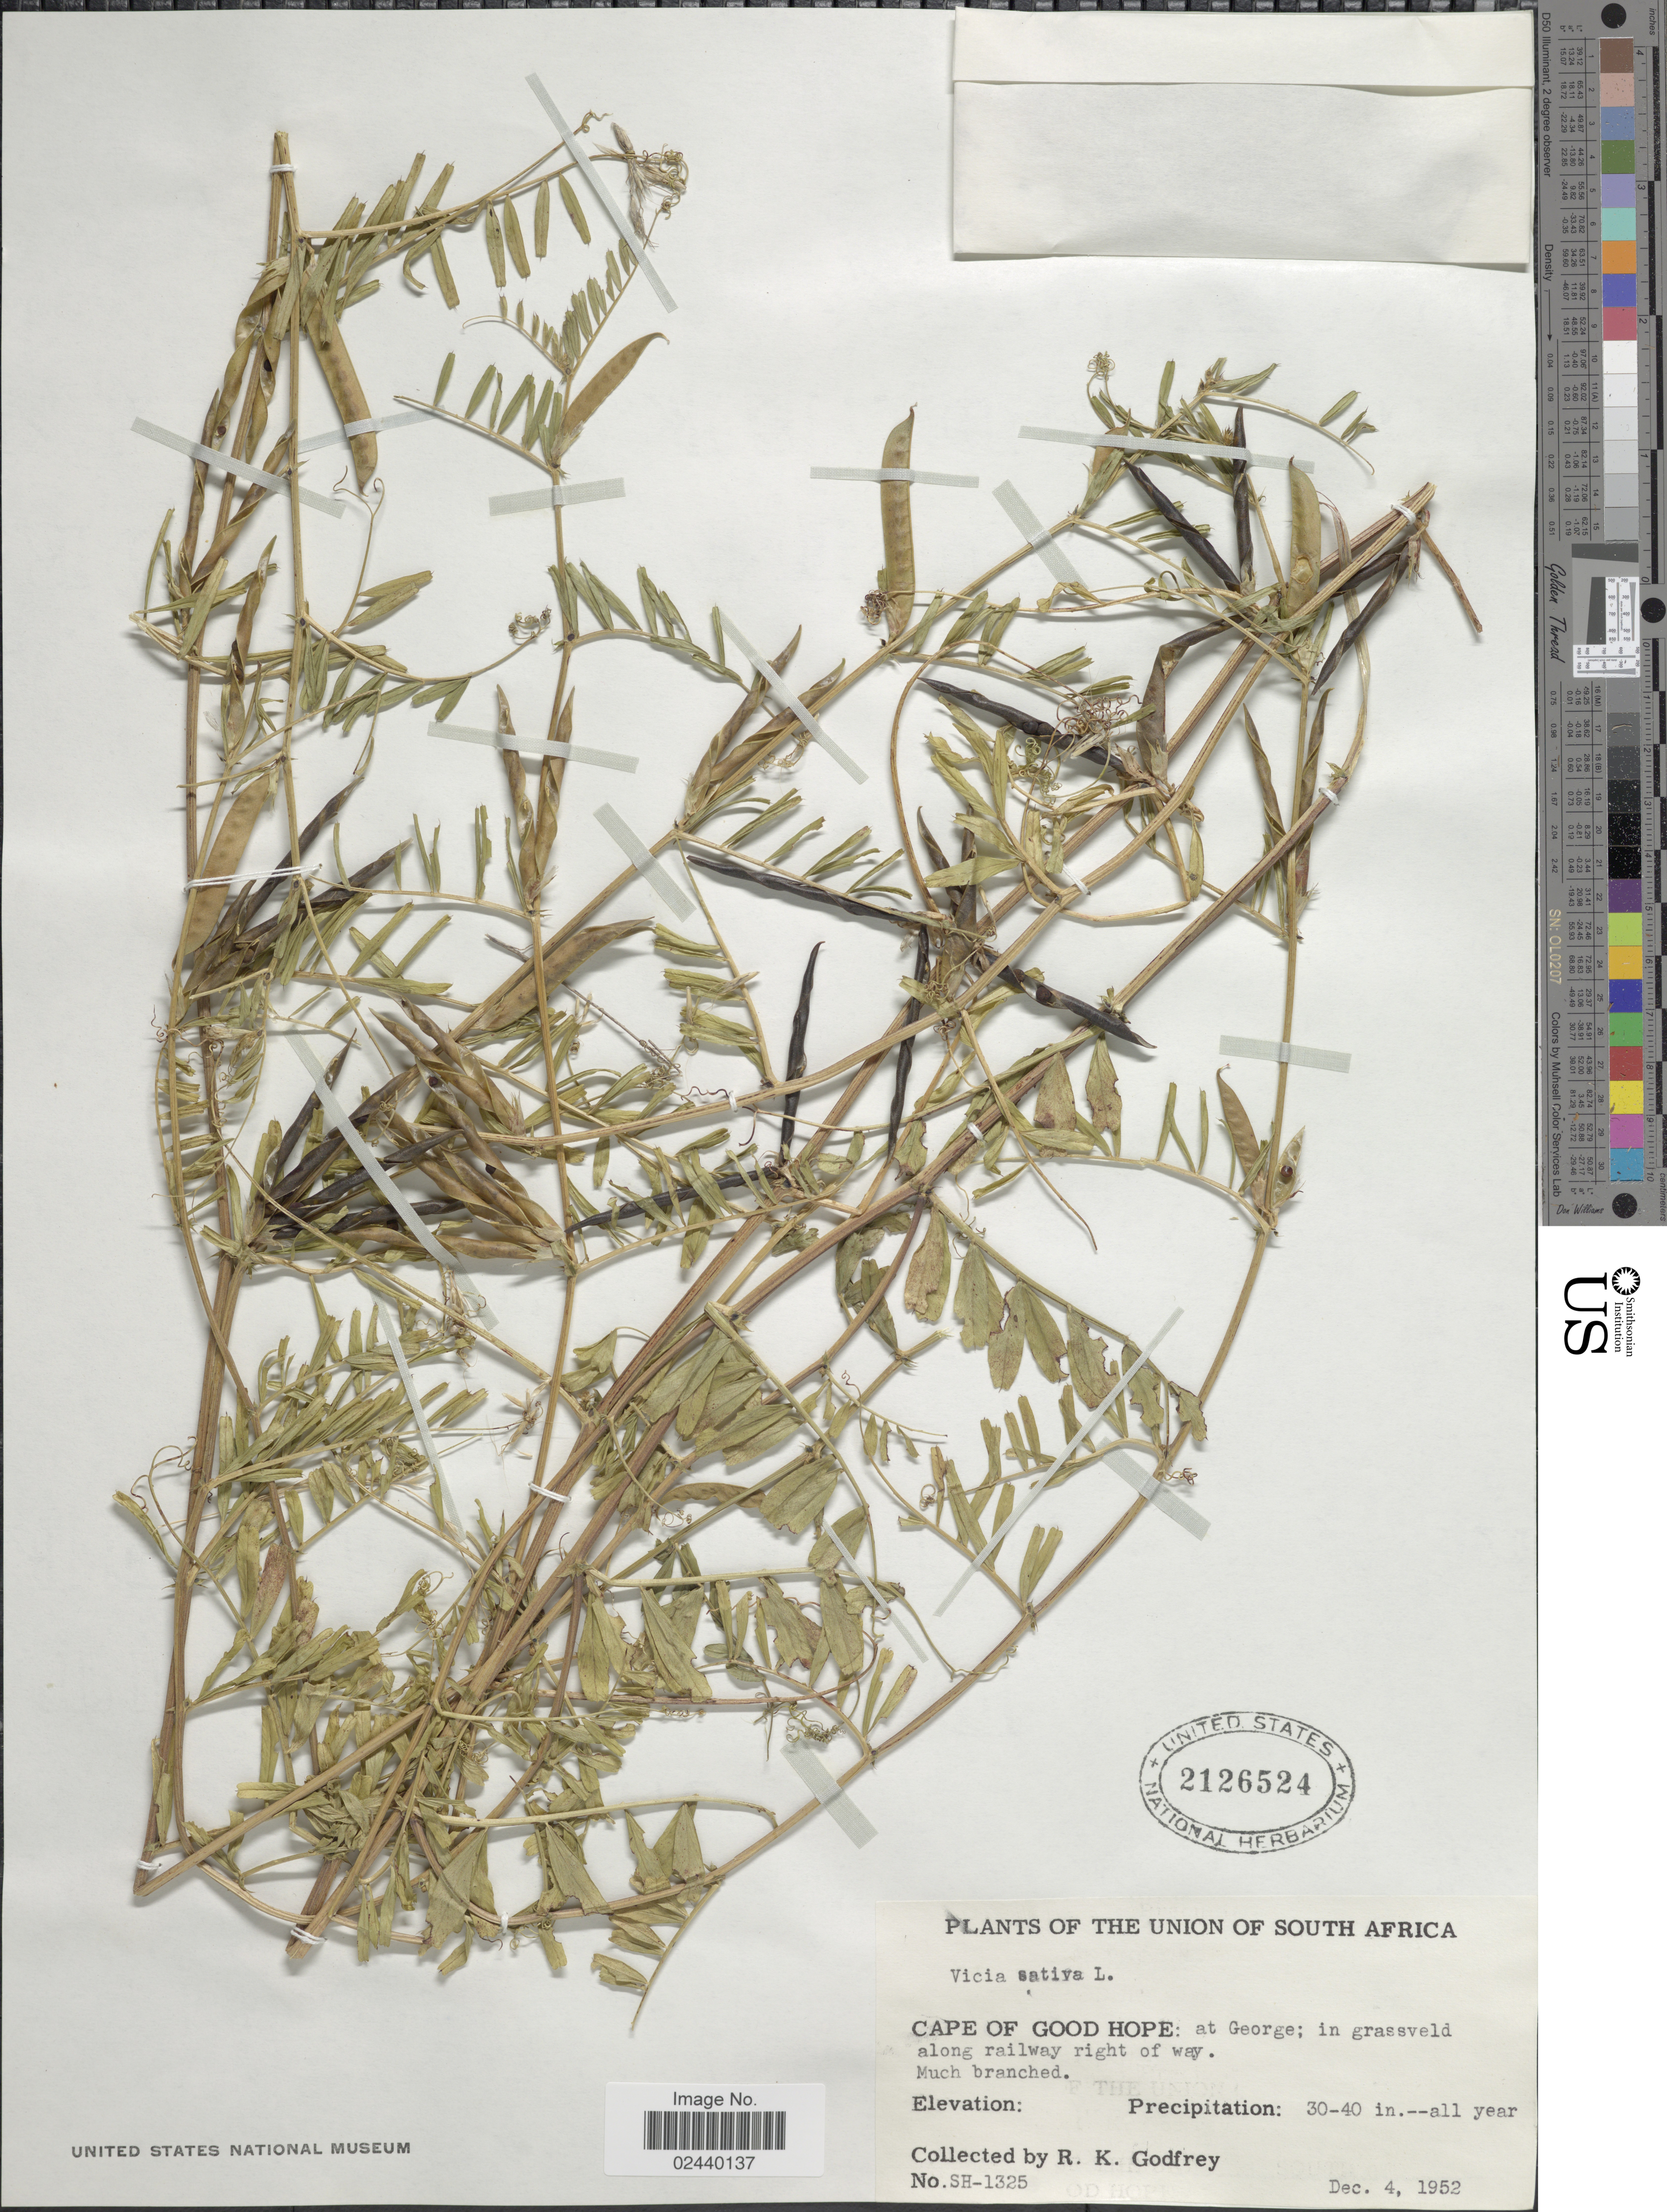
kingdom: Plantae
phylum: Tracheophyta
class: Magnoliopsida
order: Fabales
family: Fabaceae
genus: Vicia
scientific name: Vicia sativa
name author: L.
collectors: R. K. Godfrey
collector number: SH-1325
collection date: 1952-12-04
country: South Africa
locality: The Union of South Africa, Cape of Good Hope: at George; in grassveld along railway right of way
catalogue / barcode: US 2126524